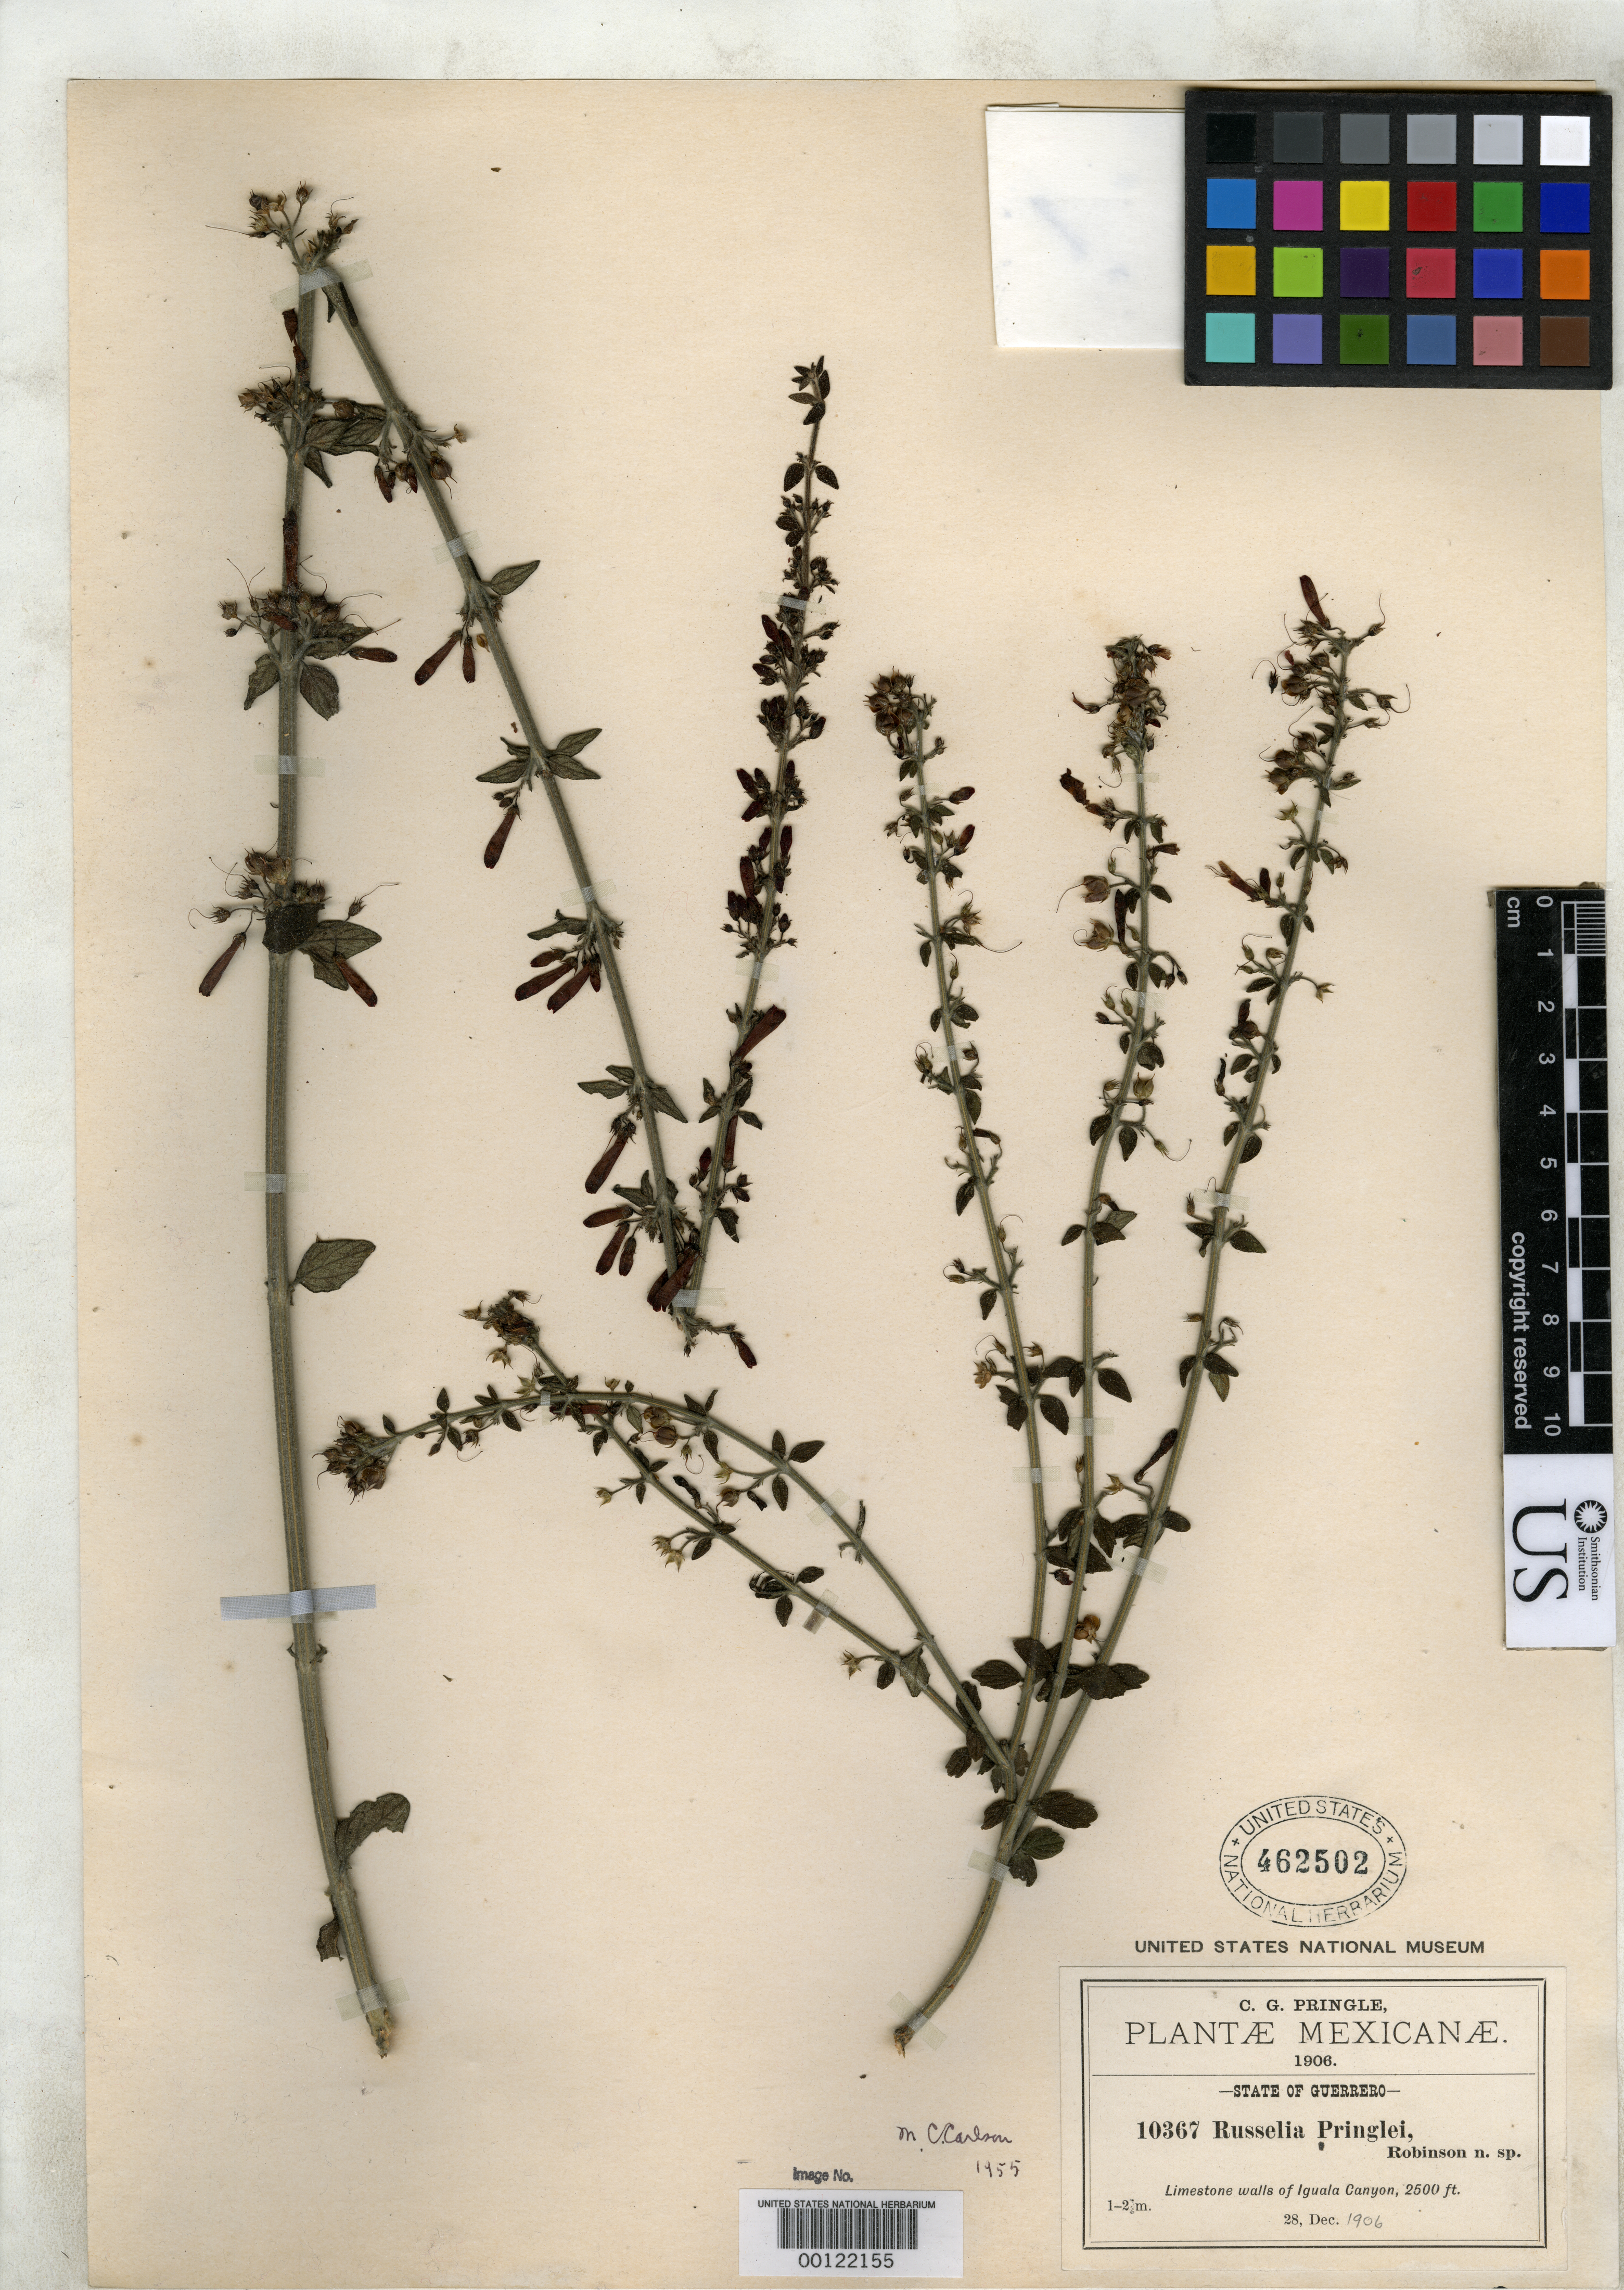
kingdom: Plantae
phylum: Tracheophyta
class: Magnoliopsida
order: Lamiales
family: Plantaginaceae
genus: Russelia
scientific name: Russelia pringlei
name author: B.L. Rob.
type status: Isotype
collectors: C. G. Pringle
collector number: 10367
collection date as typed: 28 Dec 1906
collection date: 1906-12-28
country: Mexico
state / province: Guerrero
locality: Iguala Canyon.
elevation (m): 762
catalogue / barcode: US 462502